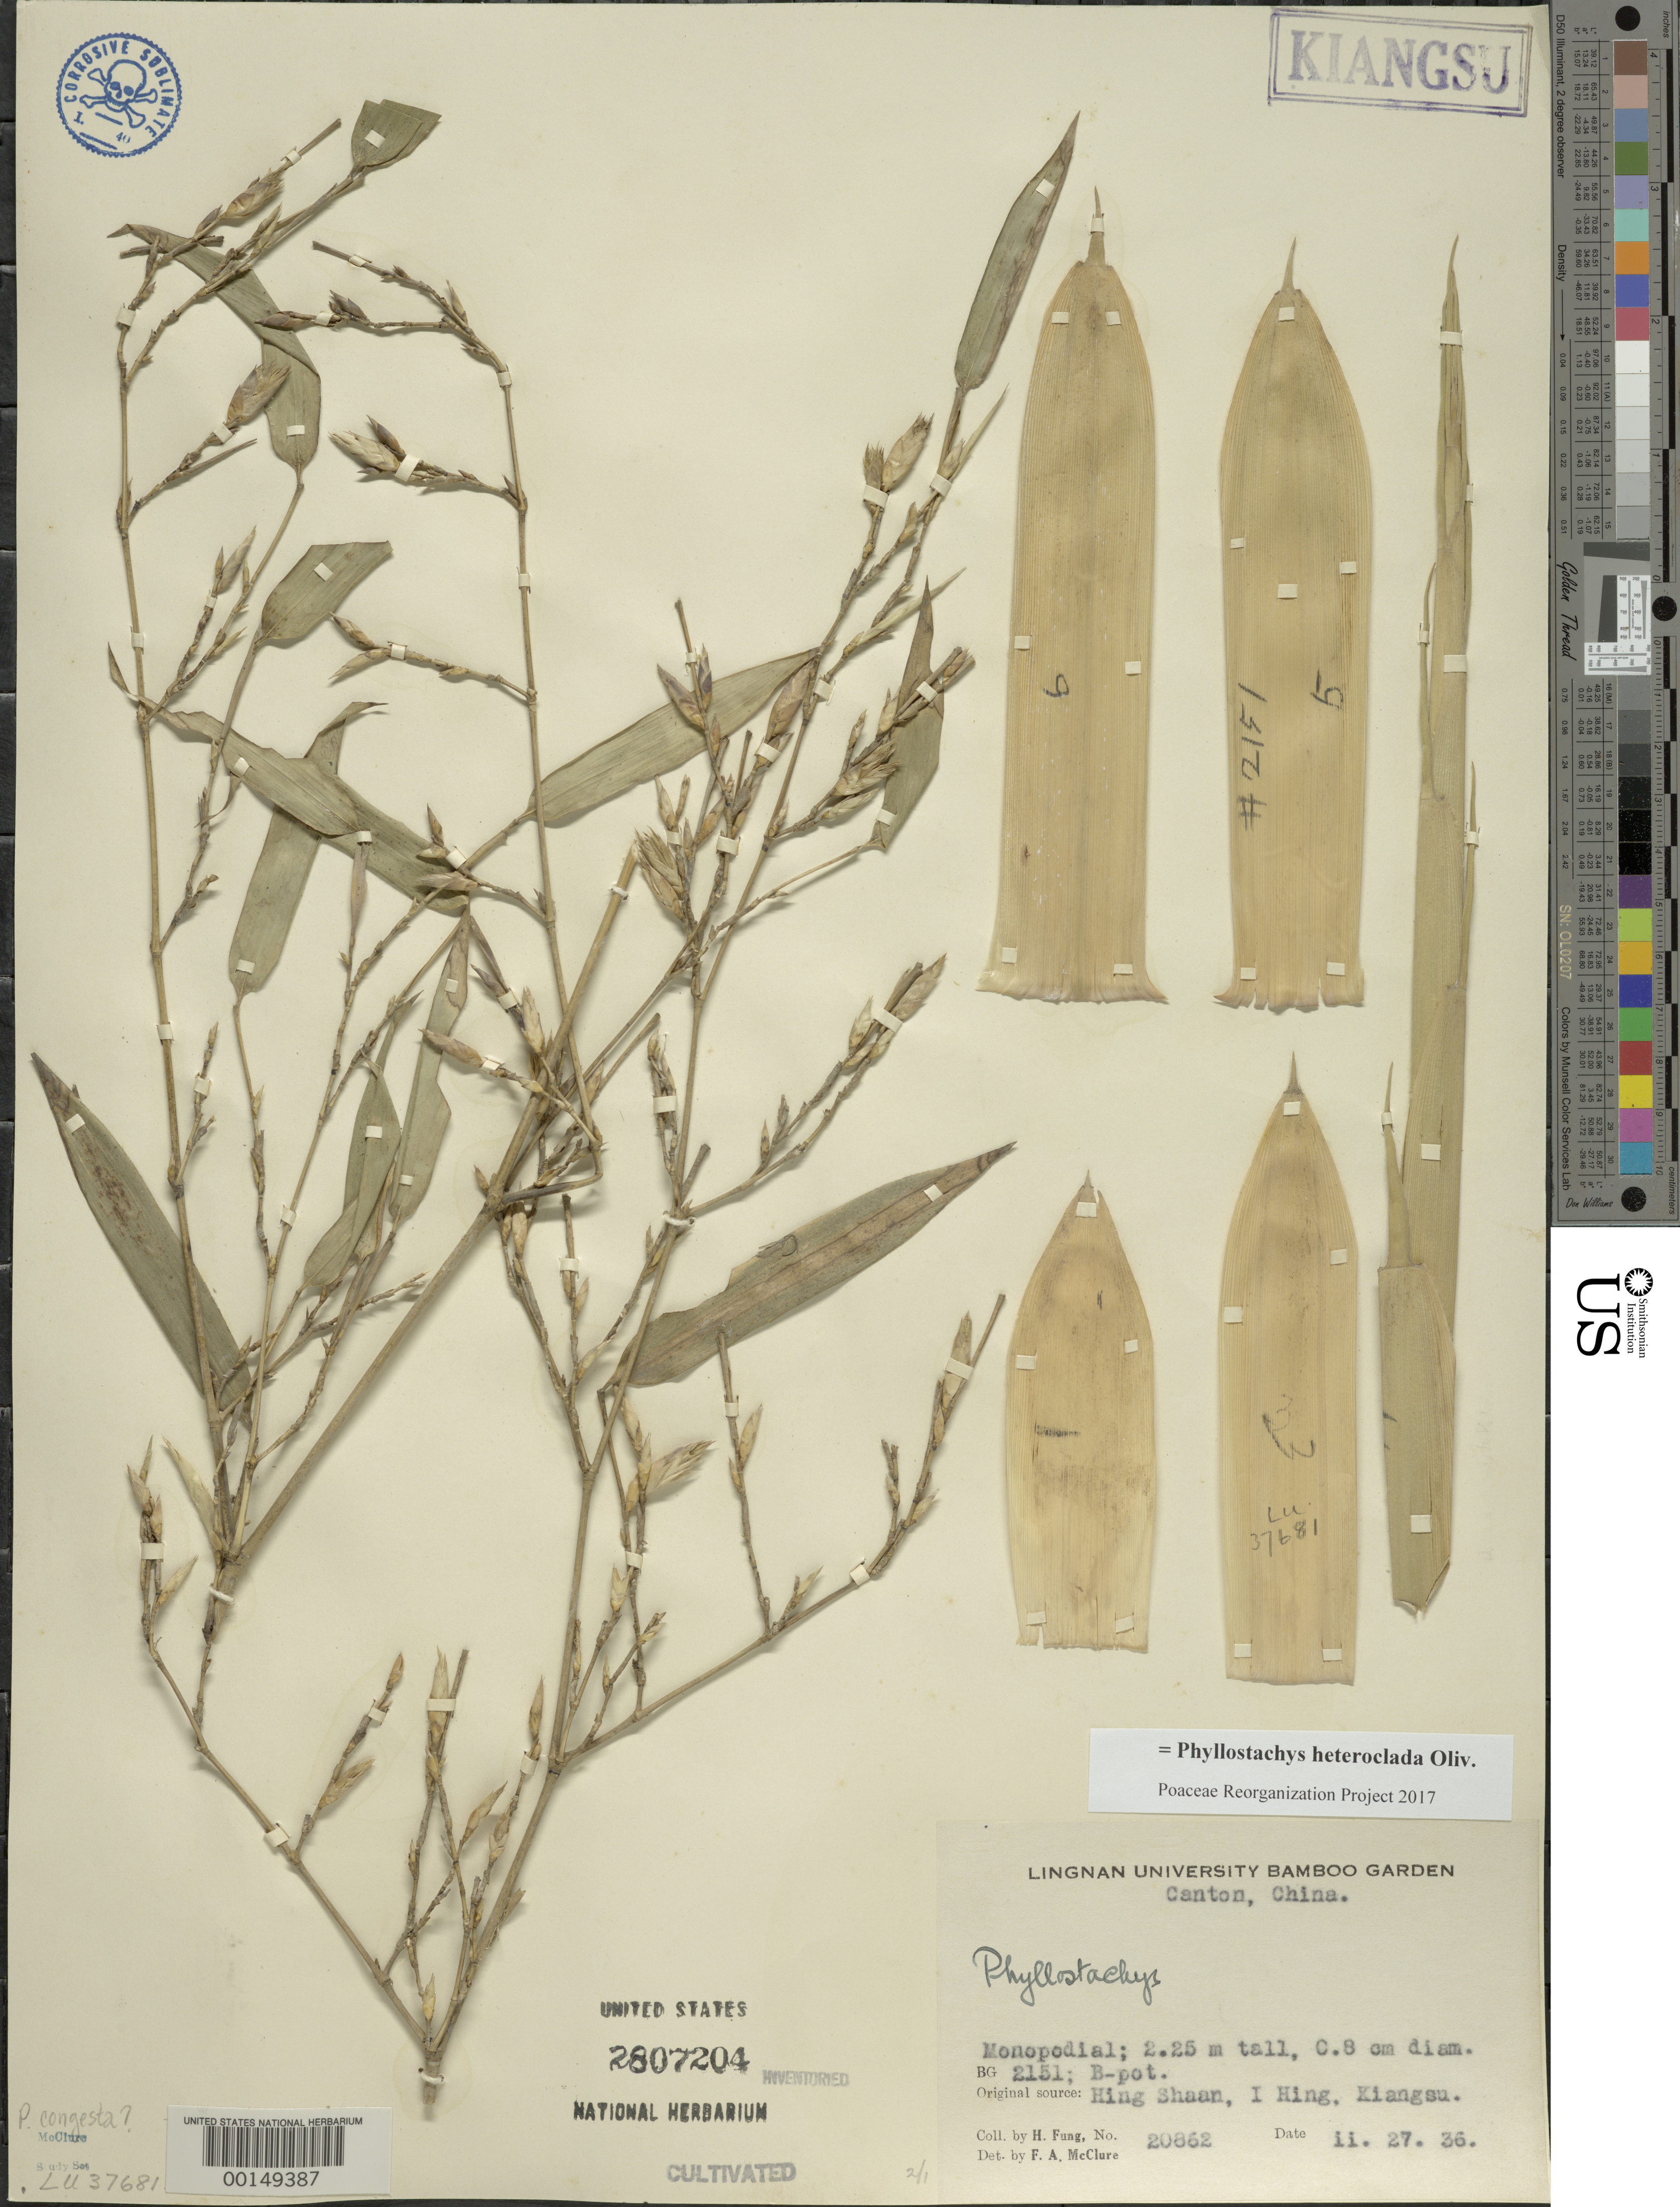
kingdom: Plantae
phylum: Tracheophyta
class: Liliopsida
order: Poales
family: Poaceae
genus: Phyllostachys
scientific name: Phyllostachys heteroclada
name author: Oliv.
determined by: Poaceae Reorganization Project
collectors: H. L. Fung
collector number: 20862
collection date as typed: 27 Feb 1936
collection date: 1936-02-27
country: China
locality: Canton, lingnan univ. bg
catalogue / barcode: US 2807204